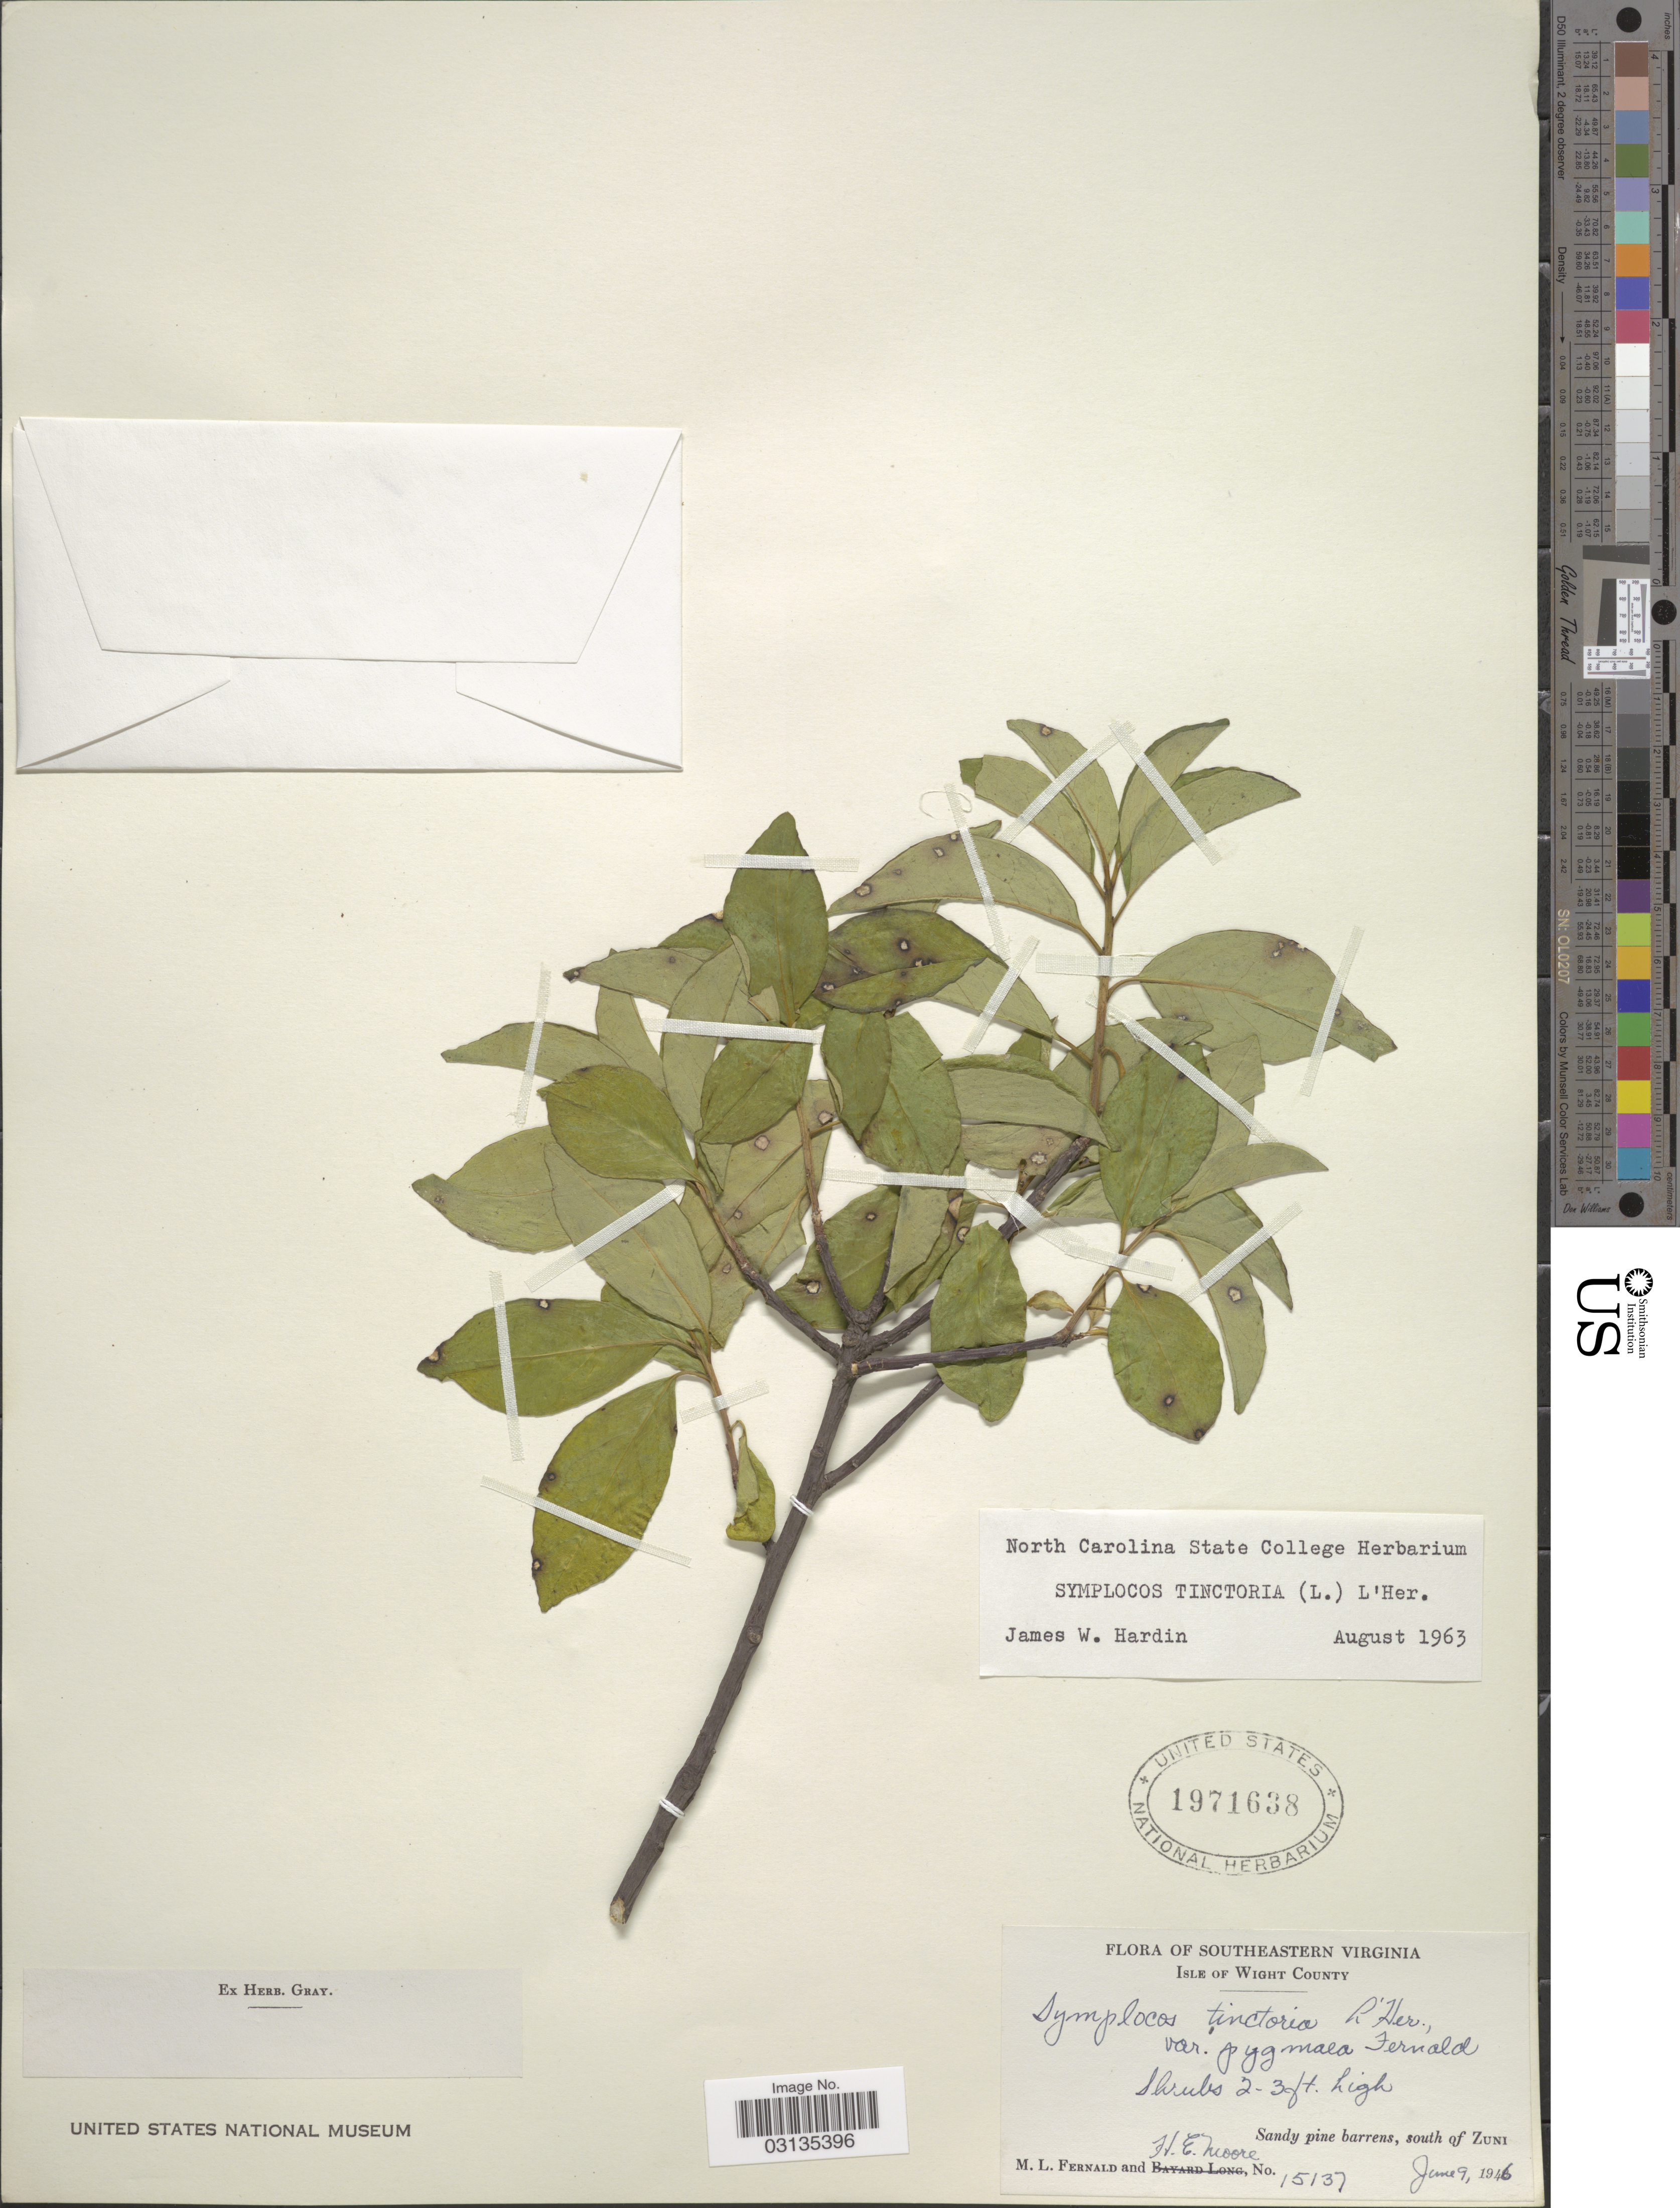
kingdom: Plantae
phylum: Tracheophyta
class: Magnoliopsida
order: Ericales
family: Symplocaceae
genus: Symplocos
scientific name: Symplocos tinctoria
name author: (L.) L'Hér.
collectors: M. L. Fernald & H. Moore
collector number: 15137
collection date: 1946-06-09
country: United States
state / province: Virginia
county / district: Isle of Wight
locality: Southeastern Virginia. Isle of Wight County. South of Zuni.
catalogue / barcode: US 1971638